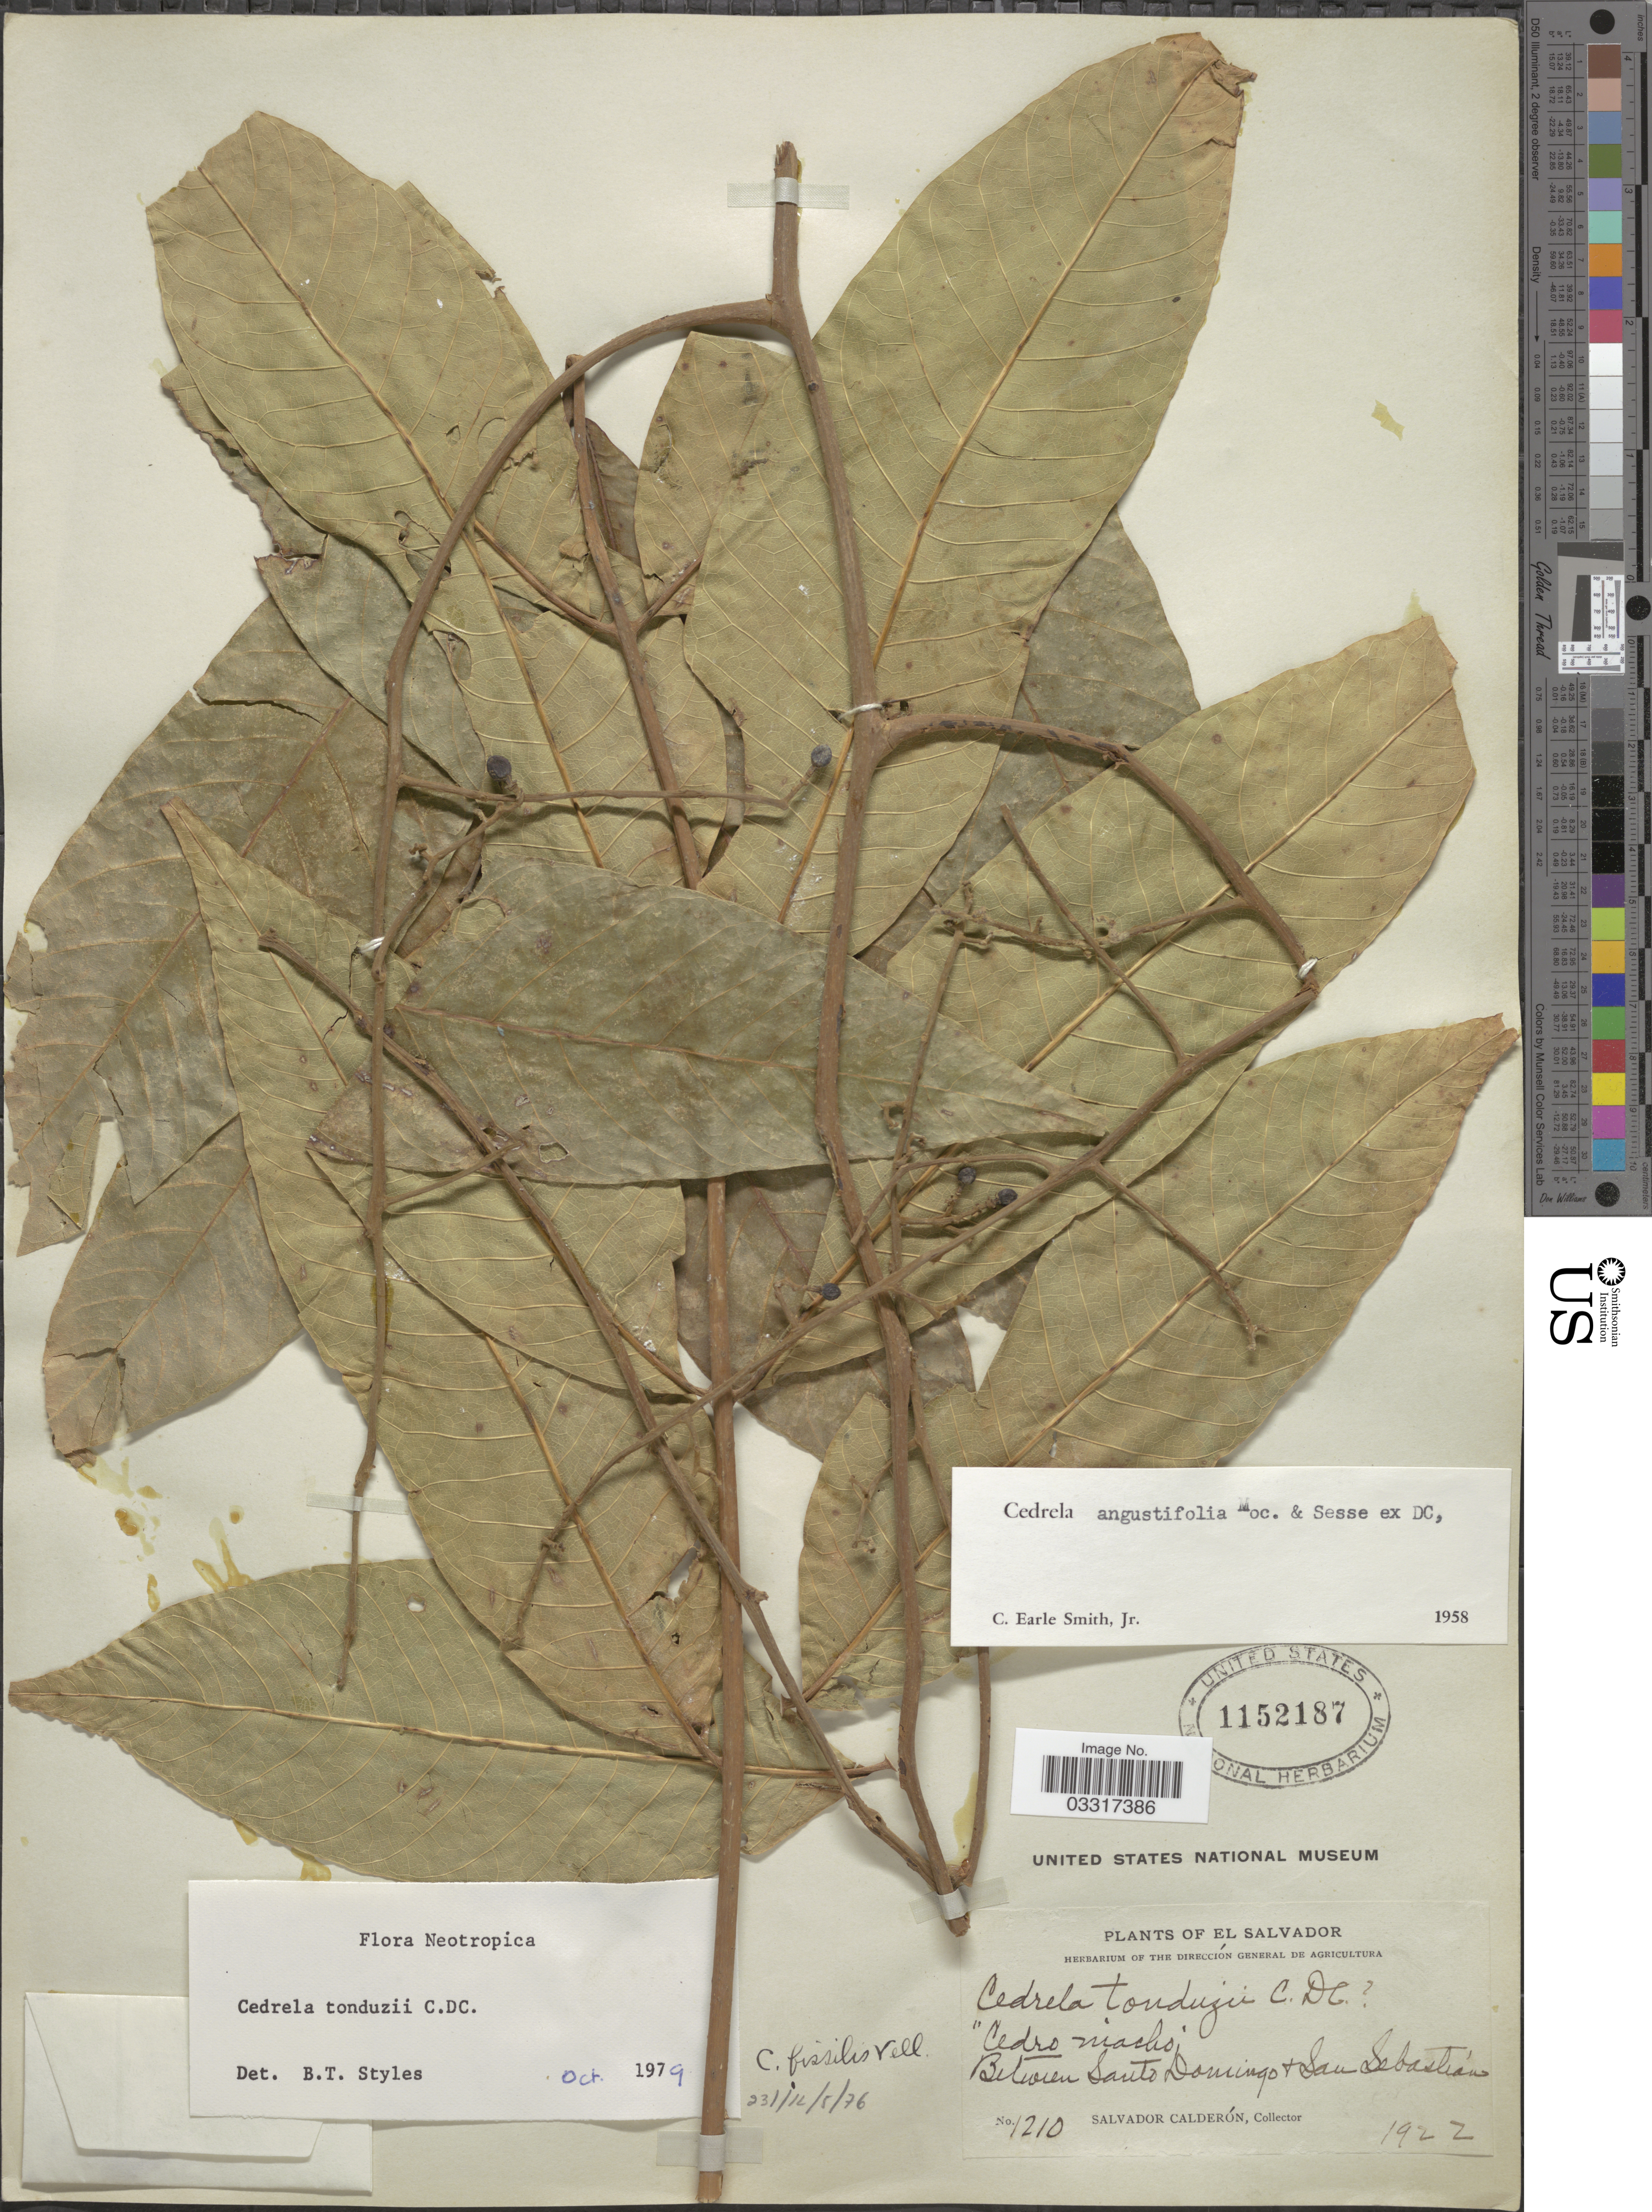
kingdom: Plantae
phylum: Tracheophyta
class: Magnoliopsida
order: Sapindales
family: Meliaceae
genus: Cedrela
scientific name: Cedrela tonduzii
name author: C. DC.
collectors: S. Calderón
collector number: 1210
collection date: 1922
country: El Salvador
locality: Between Santo Domingo + San Sebastiáno.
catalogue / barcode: US 1152187